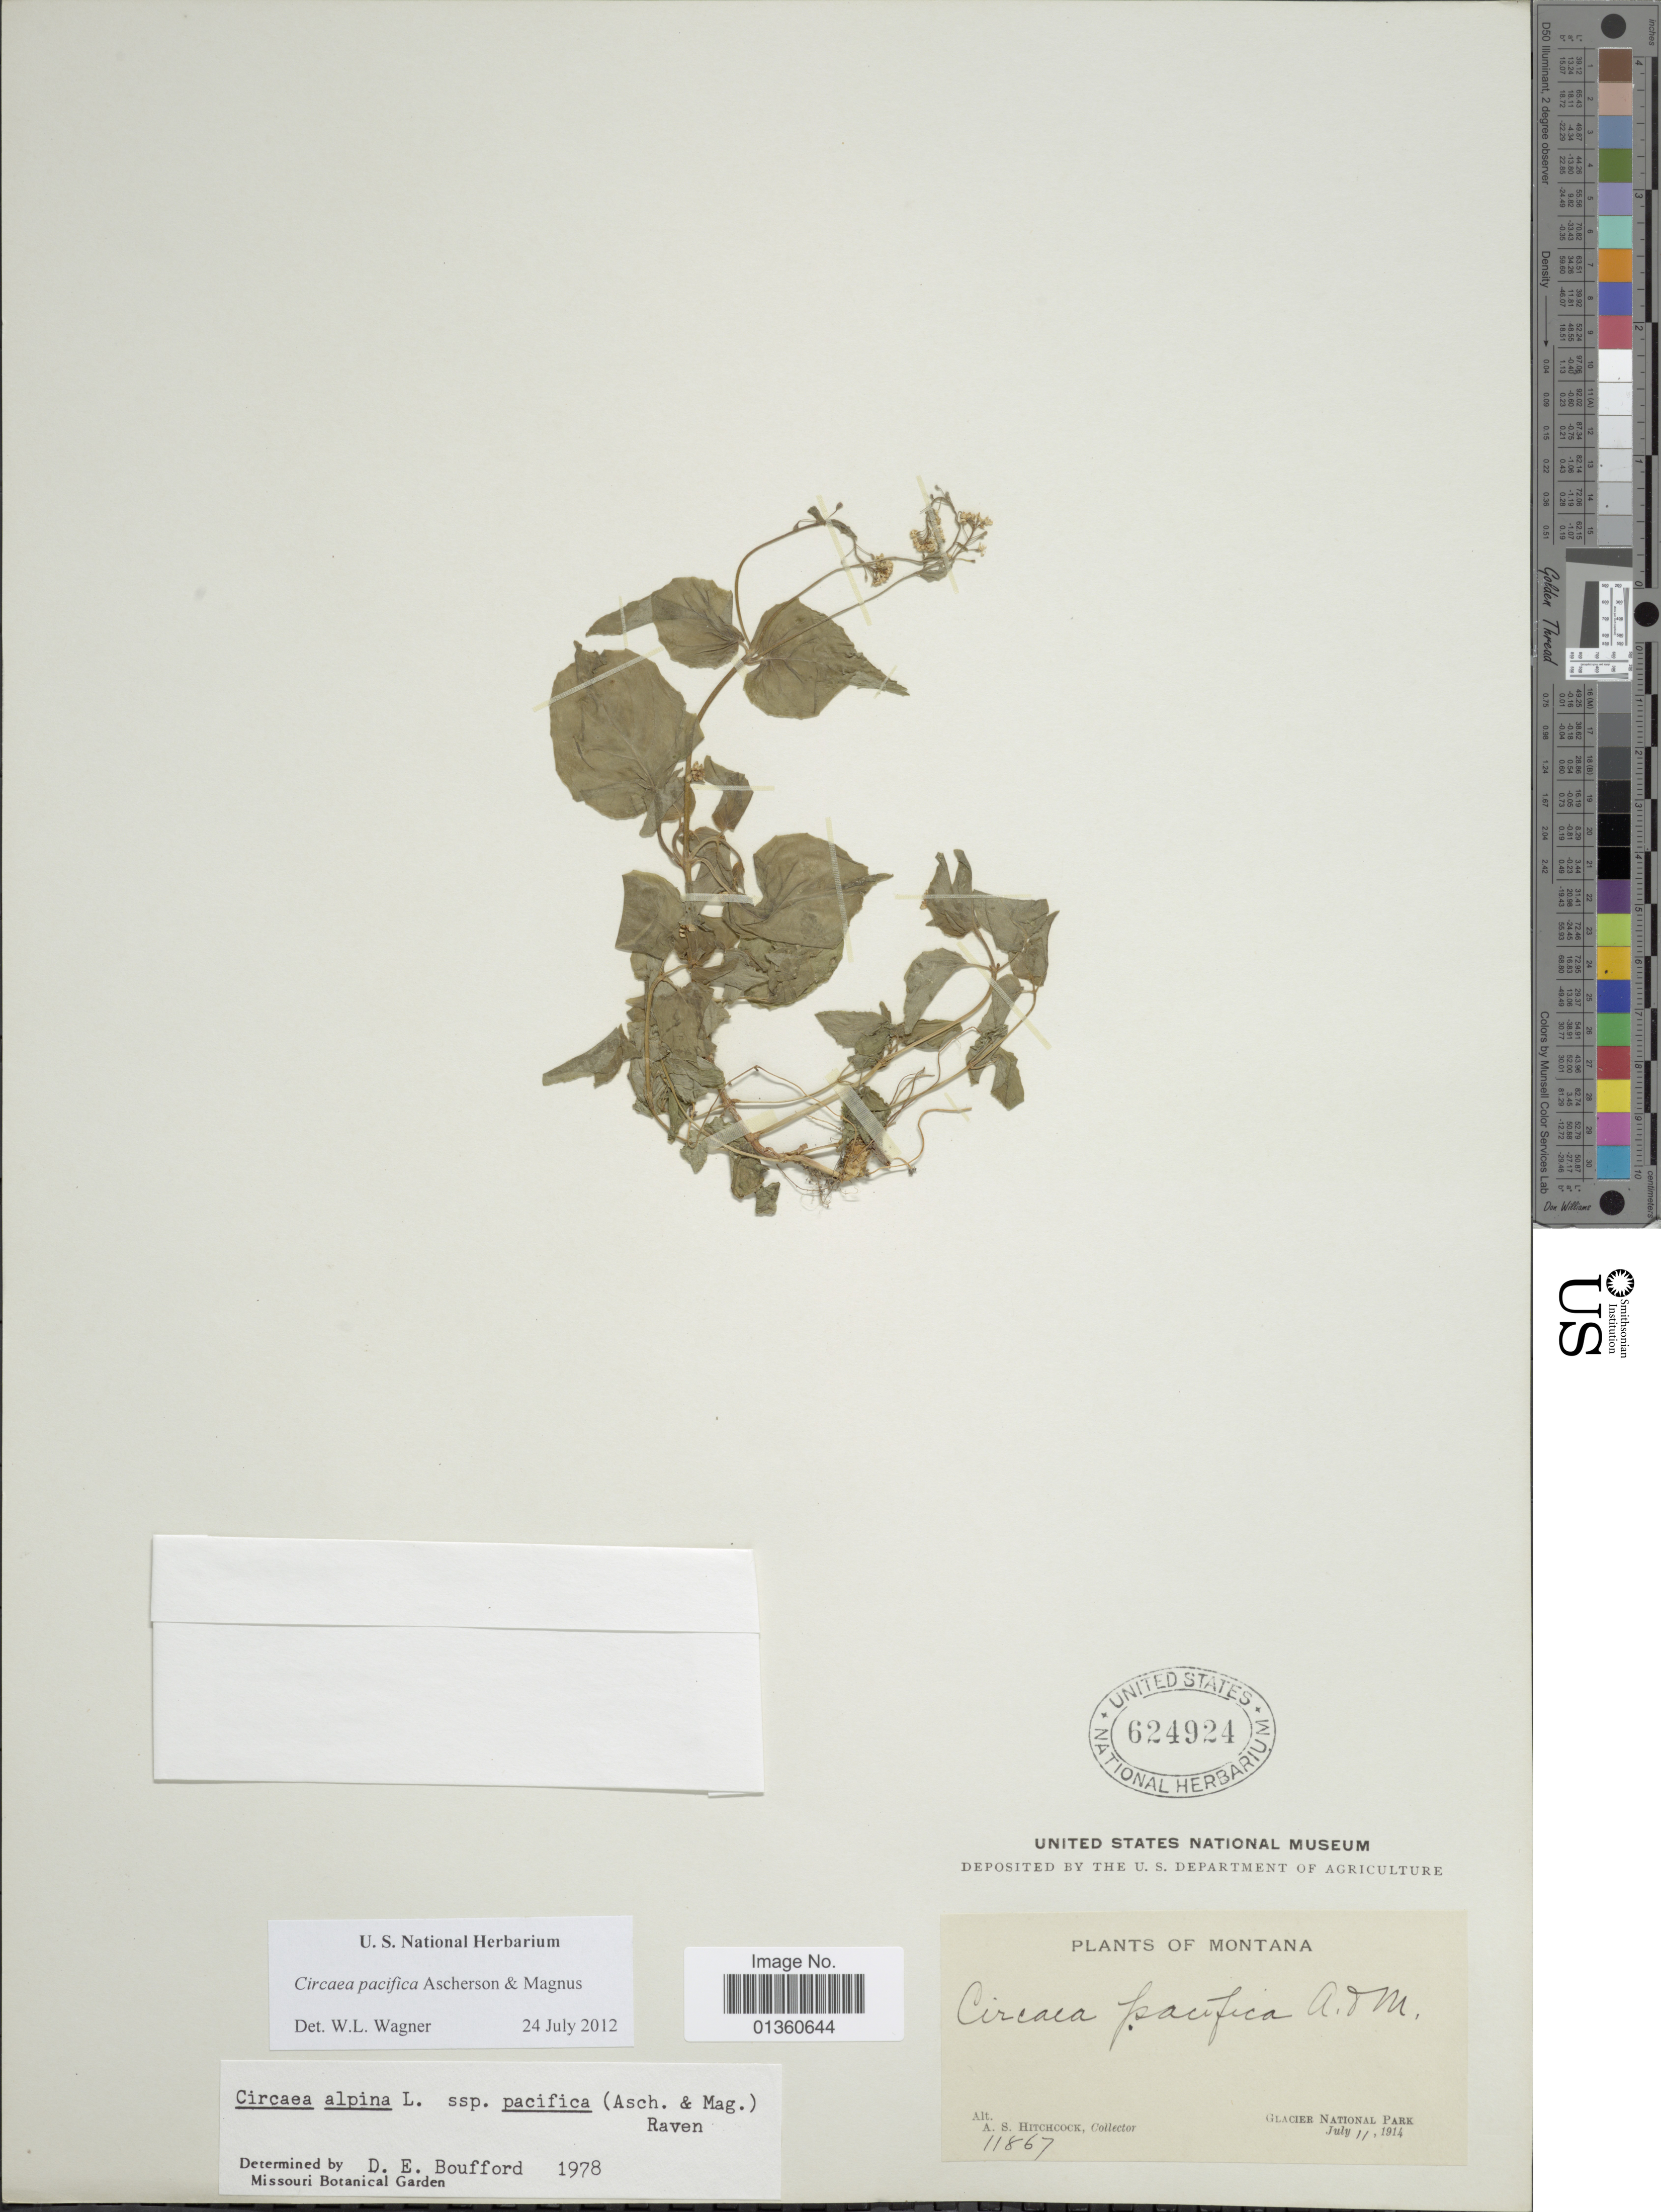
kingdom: Plantae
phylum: Tracheophyta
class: Magnoliopsida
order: Myrtales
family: Onagraceae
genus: Circaea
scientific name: Circaea pacifica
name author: Asch. & Magnus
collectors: A. S. Hitchcock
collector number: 11867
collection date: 1914-07-11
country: United States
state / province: Montana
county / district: Flathead / Glacier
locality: Glacier National Park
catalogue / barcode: US 624924